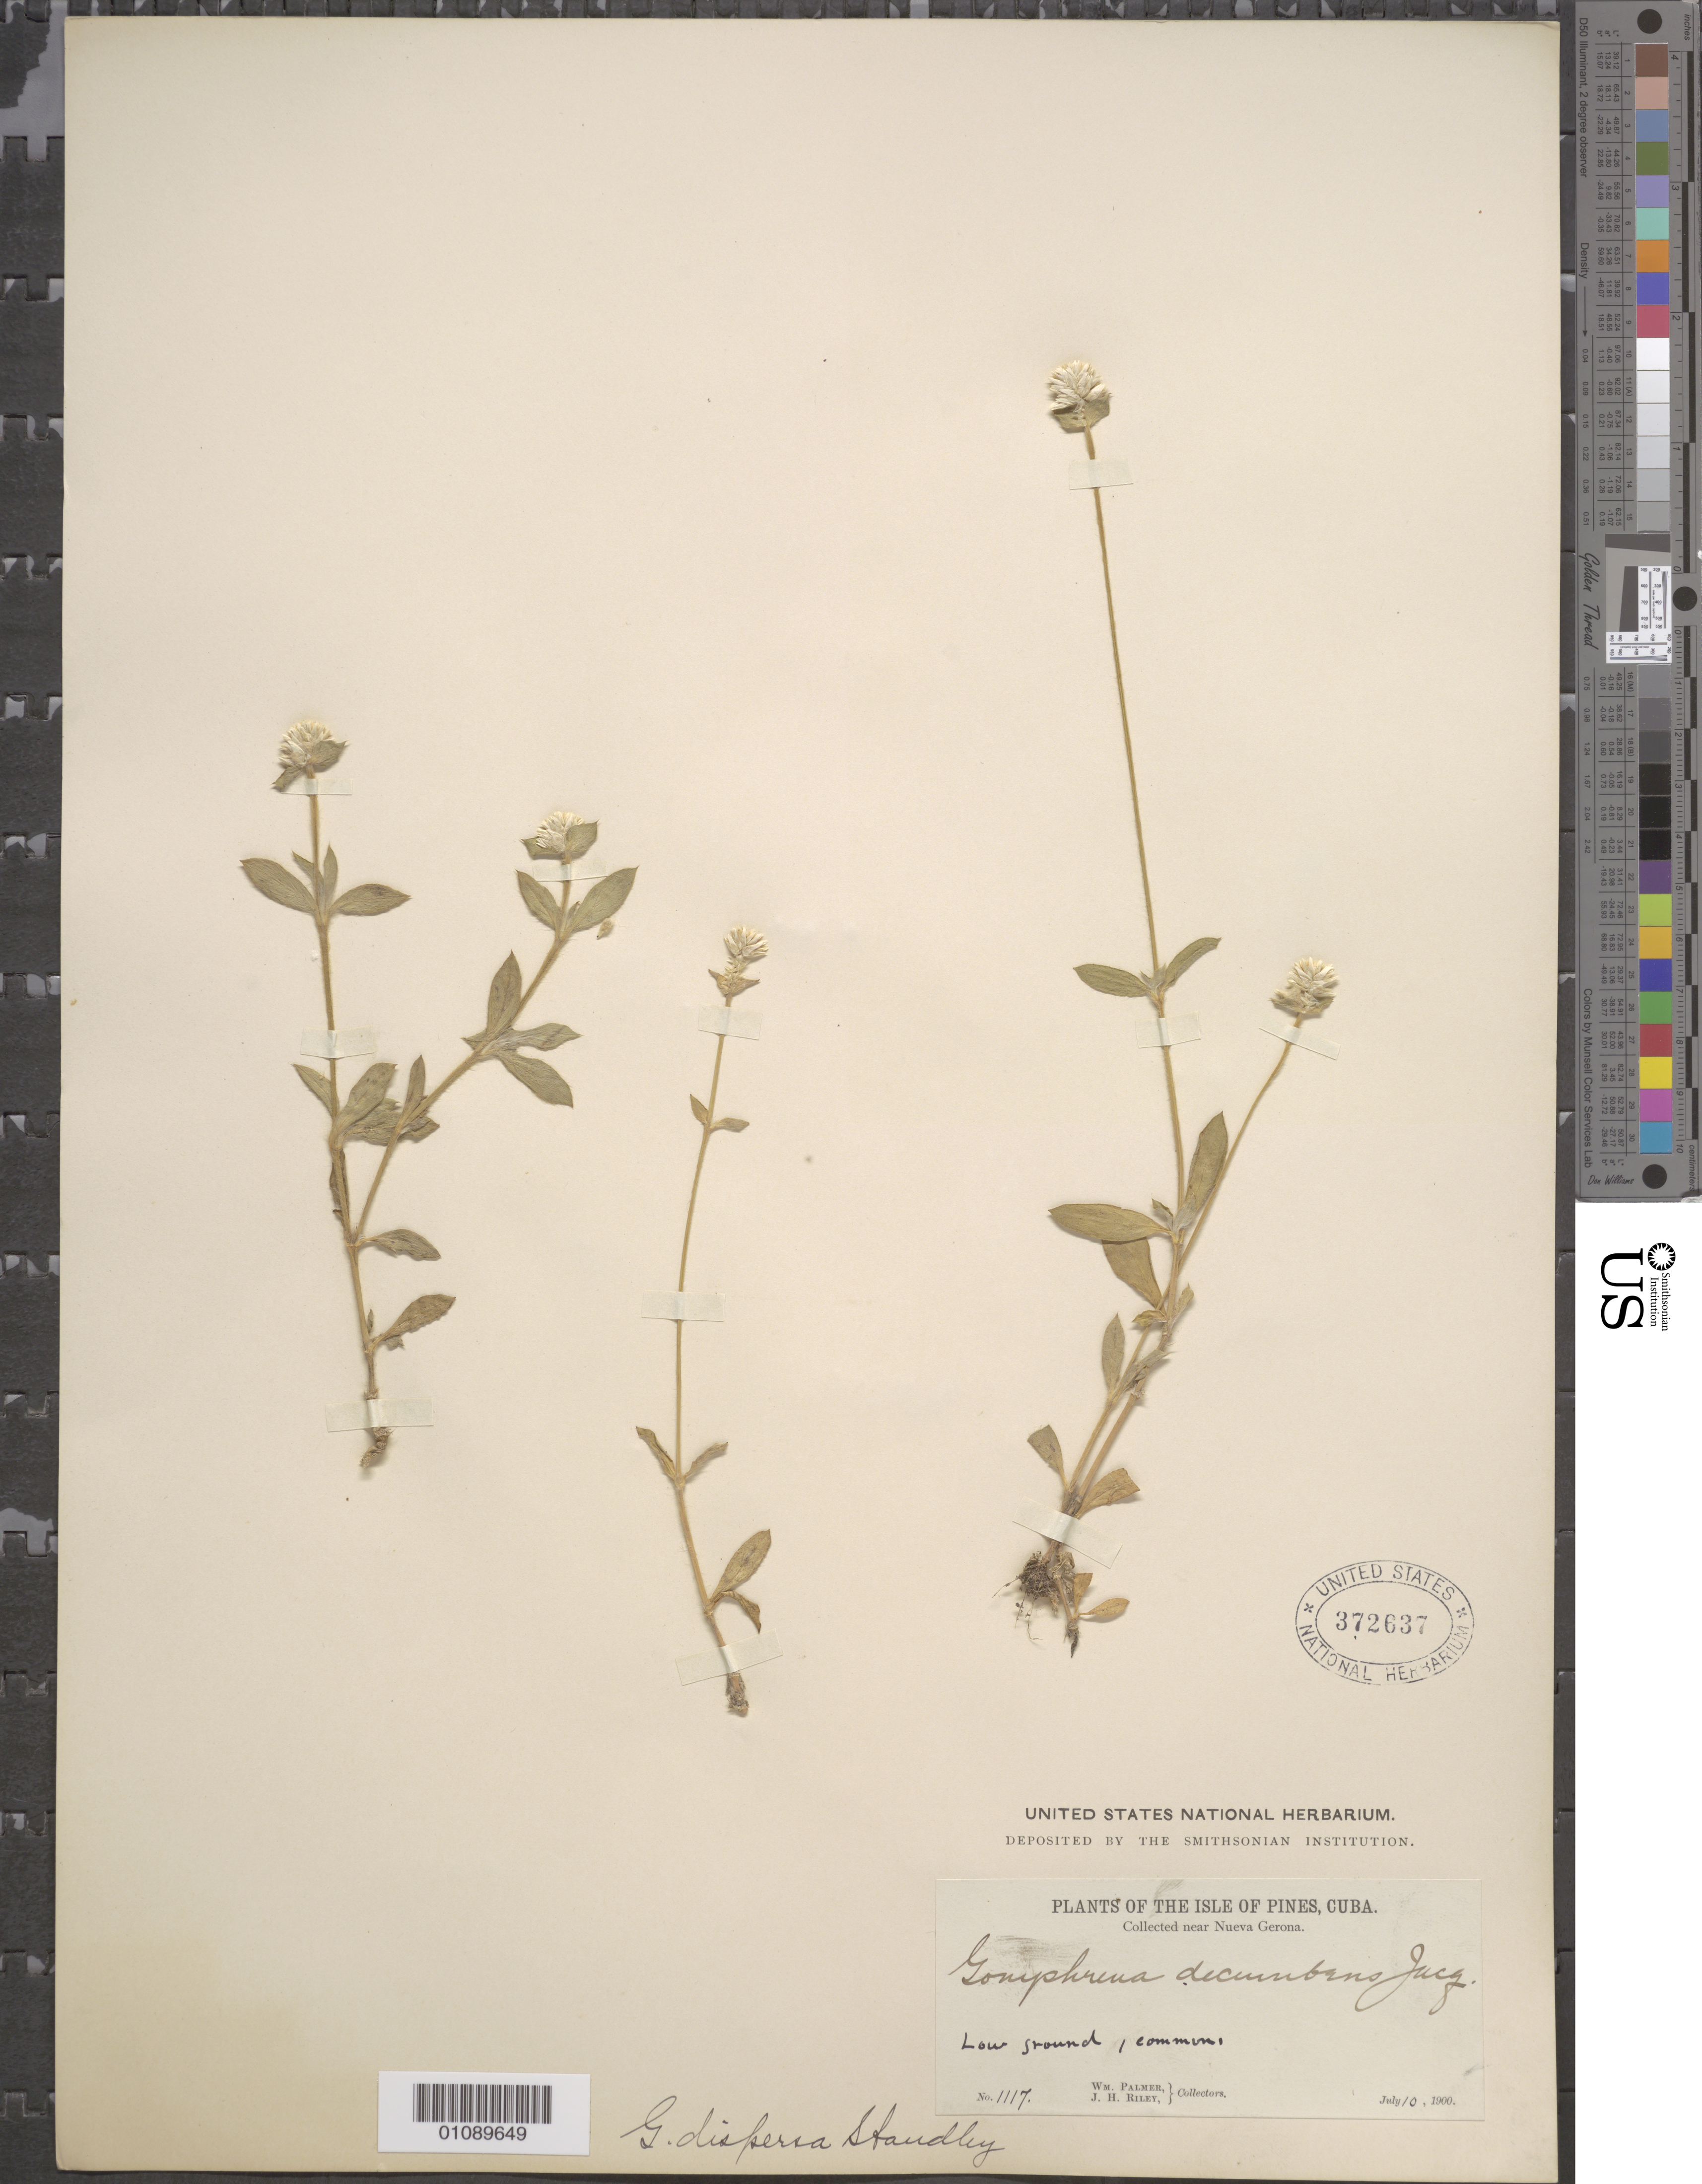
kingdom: Plantae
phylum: Tracheophyta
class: Magnoliopsida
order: Caryophyllales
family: Amaranthaceae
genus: Gomphrena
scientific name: Gomphrena dispersa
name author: Standl.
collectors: W. Palmer & J. H. Riley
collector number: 1117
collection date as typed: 10 Jul 1900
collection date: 1900-07-10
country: Cuba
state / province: Isla de La Juventud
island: Isla de la Juventud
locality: Isle of Pines, near Nueva Gerona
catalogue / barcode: US 372637